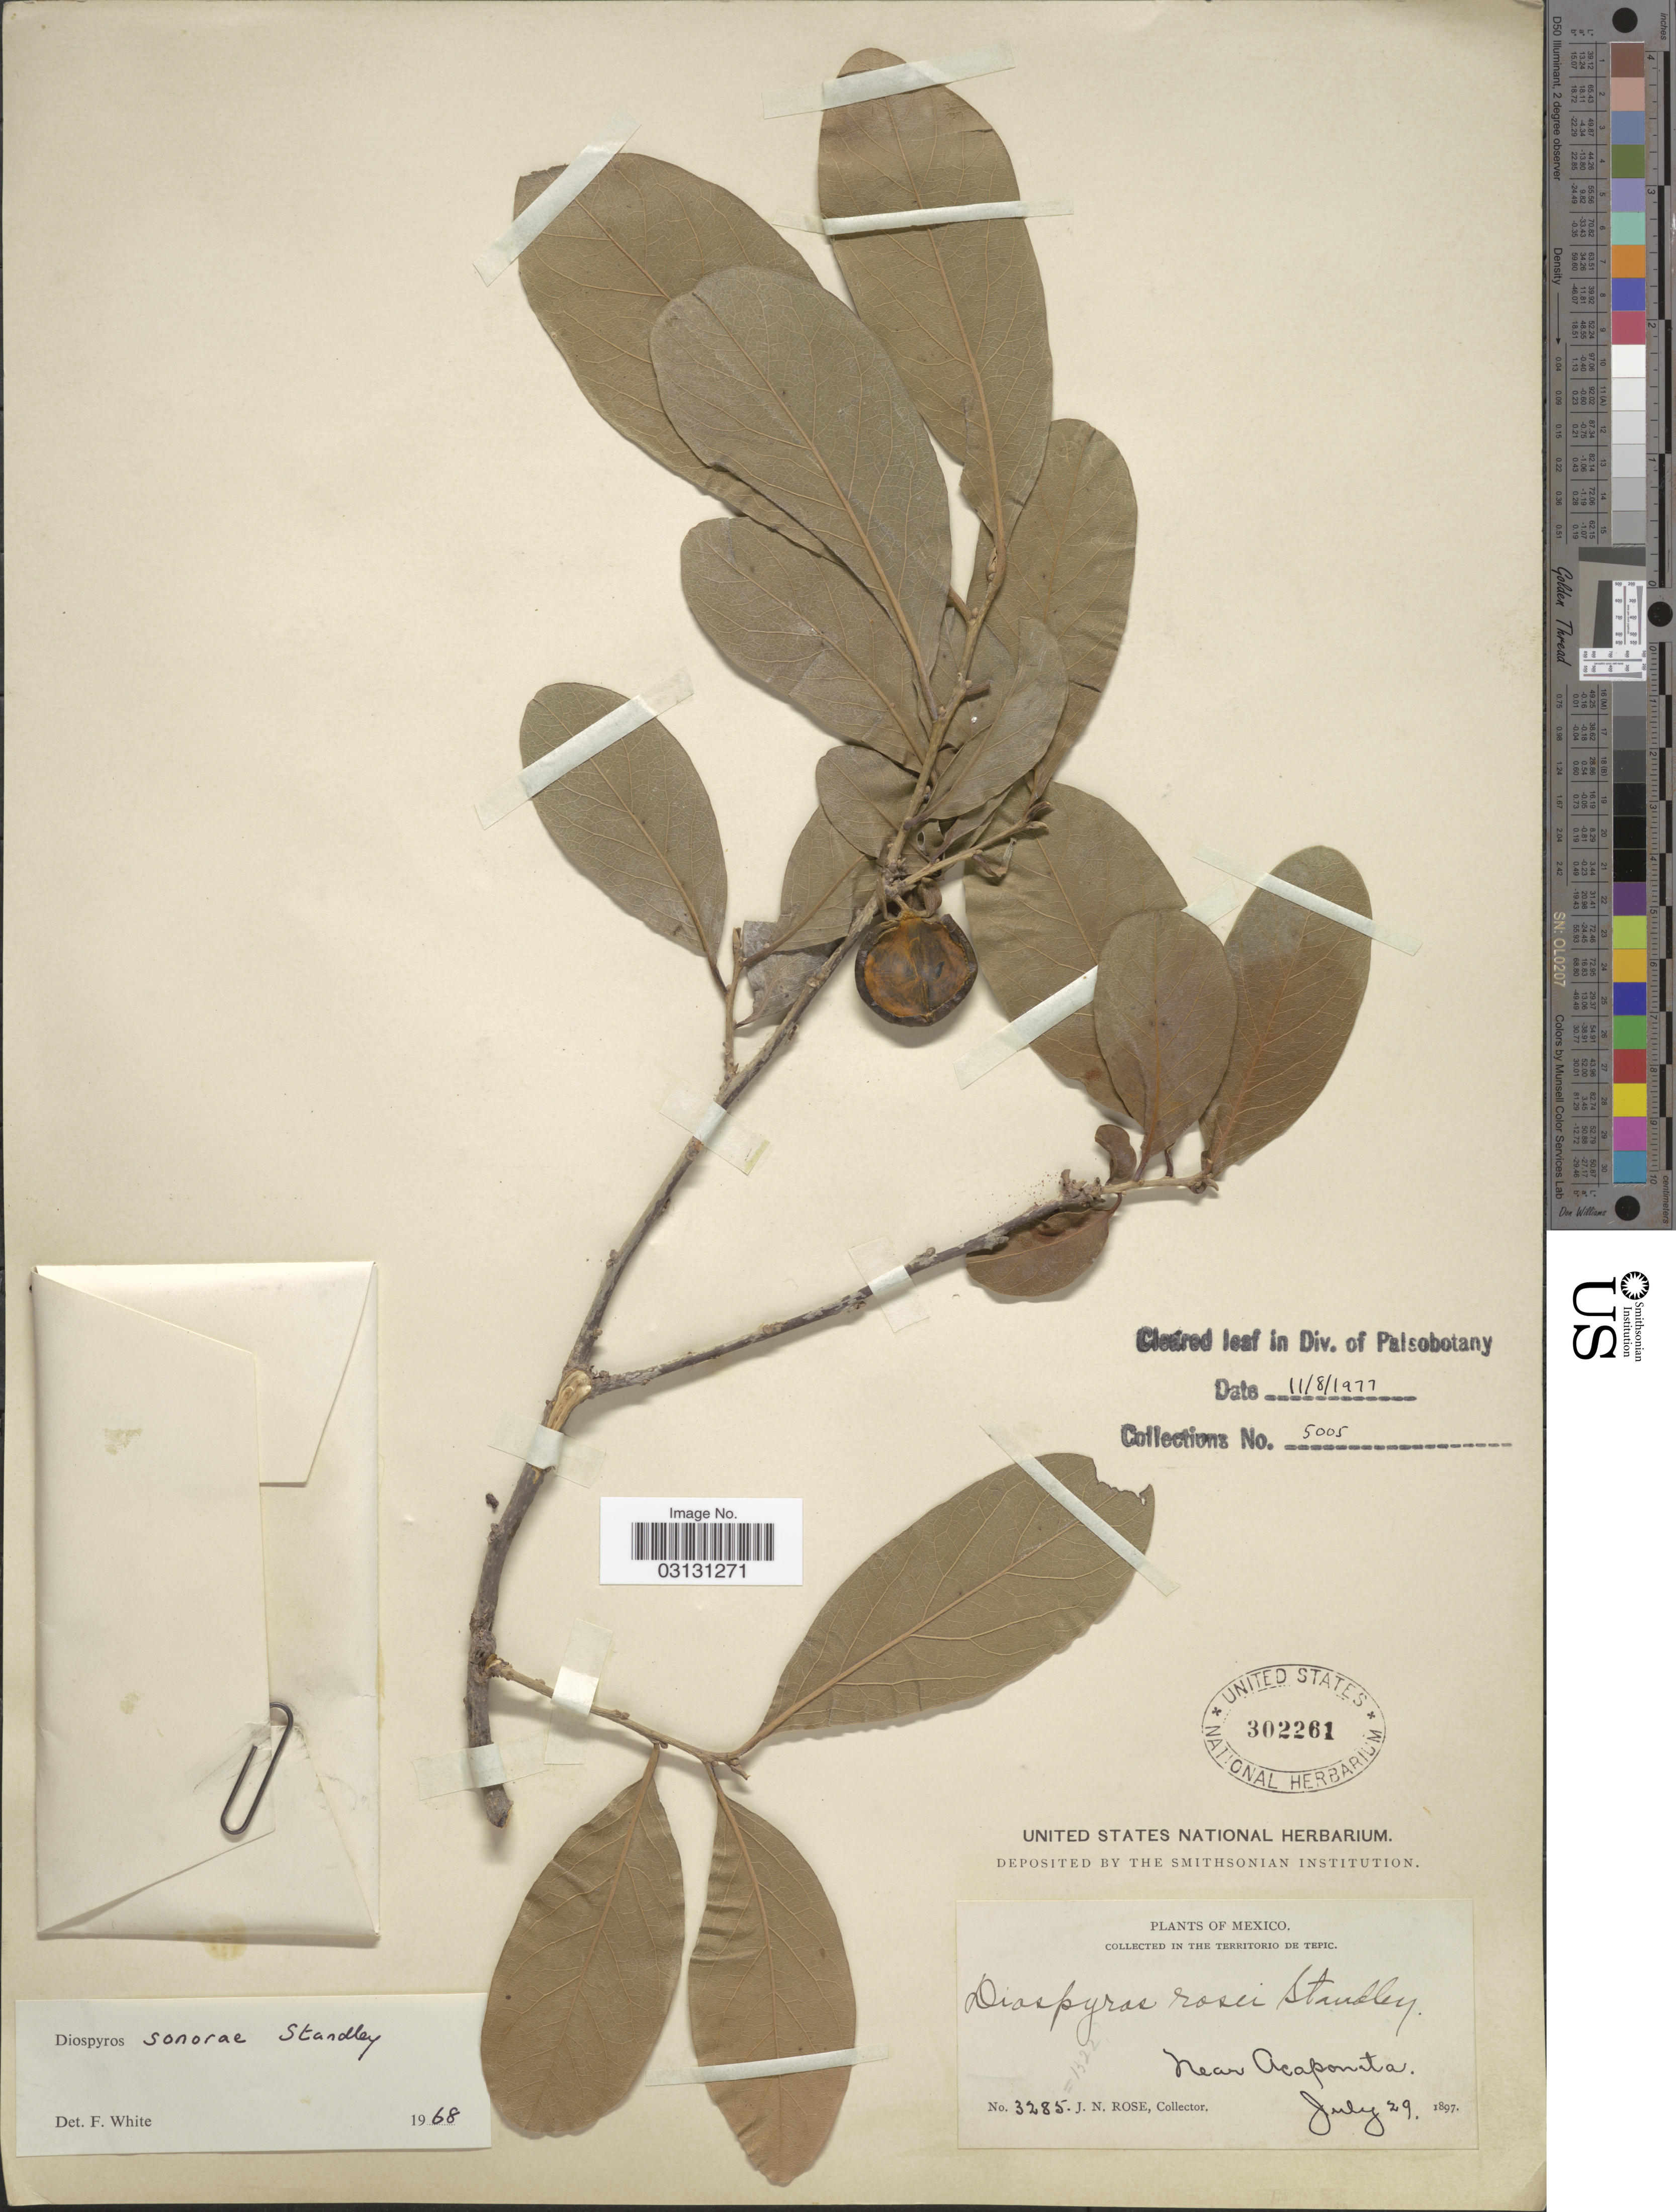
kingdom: Plantae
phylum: Tracheophyta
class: Magnoliopsida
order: Ericales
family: Ebenaceae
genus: Diospyros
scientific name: Diospyros sonorae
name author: Standl.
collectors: J. N. Rose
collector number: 3285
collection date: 1897-07-29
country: Mexico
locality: In the Territorio de Tepic. Near Acaponeta.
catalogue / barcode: US 302261